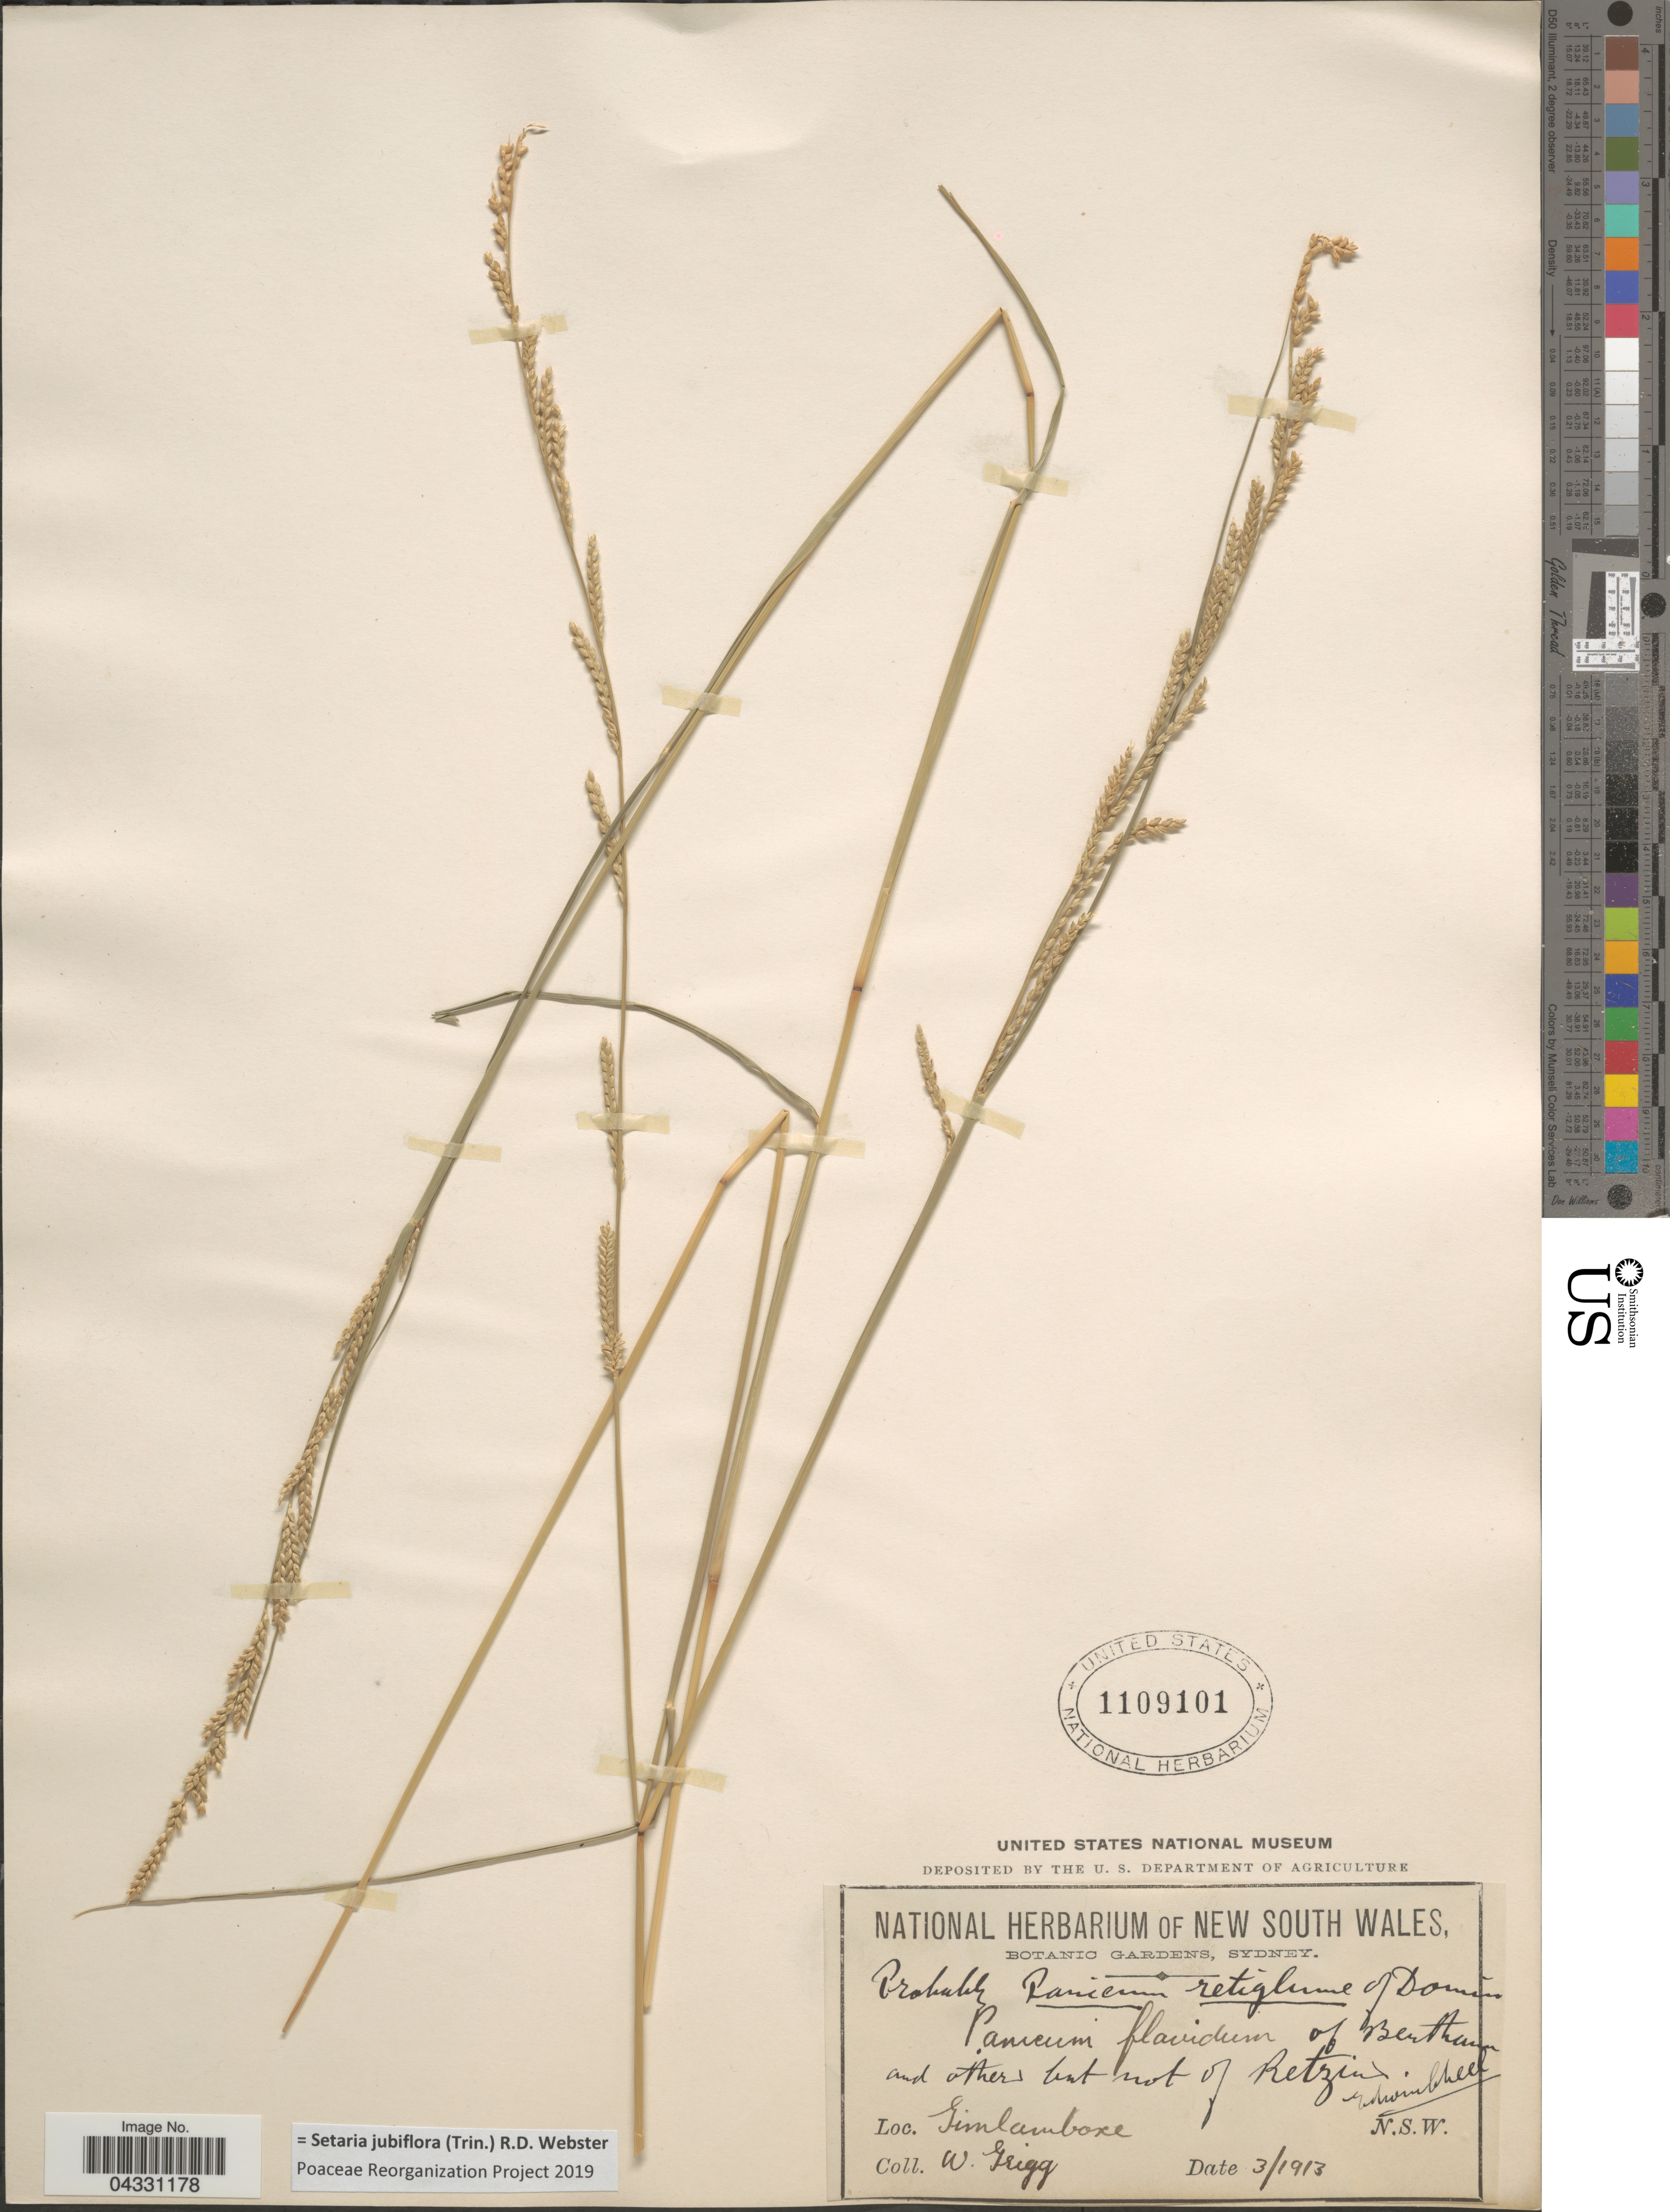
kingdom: Plantae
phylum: Tracheophyta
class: Liliopsida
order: Poales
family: Poaceae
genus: Setaria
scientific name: Setaria jubiflora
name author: (Trin.) R.D. Webster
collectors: W. Grigg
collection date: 1913-03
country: Australia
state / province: New South Wales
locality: Timlamboxe [interpreted].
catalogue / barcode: US 1109101